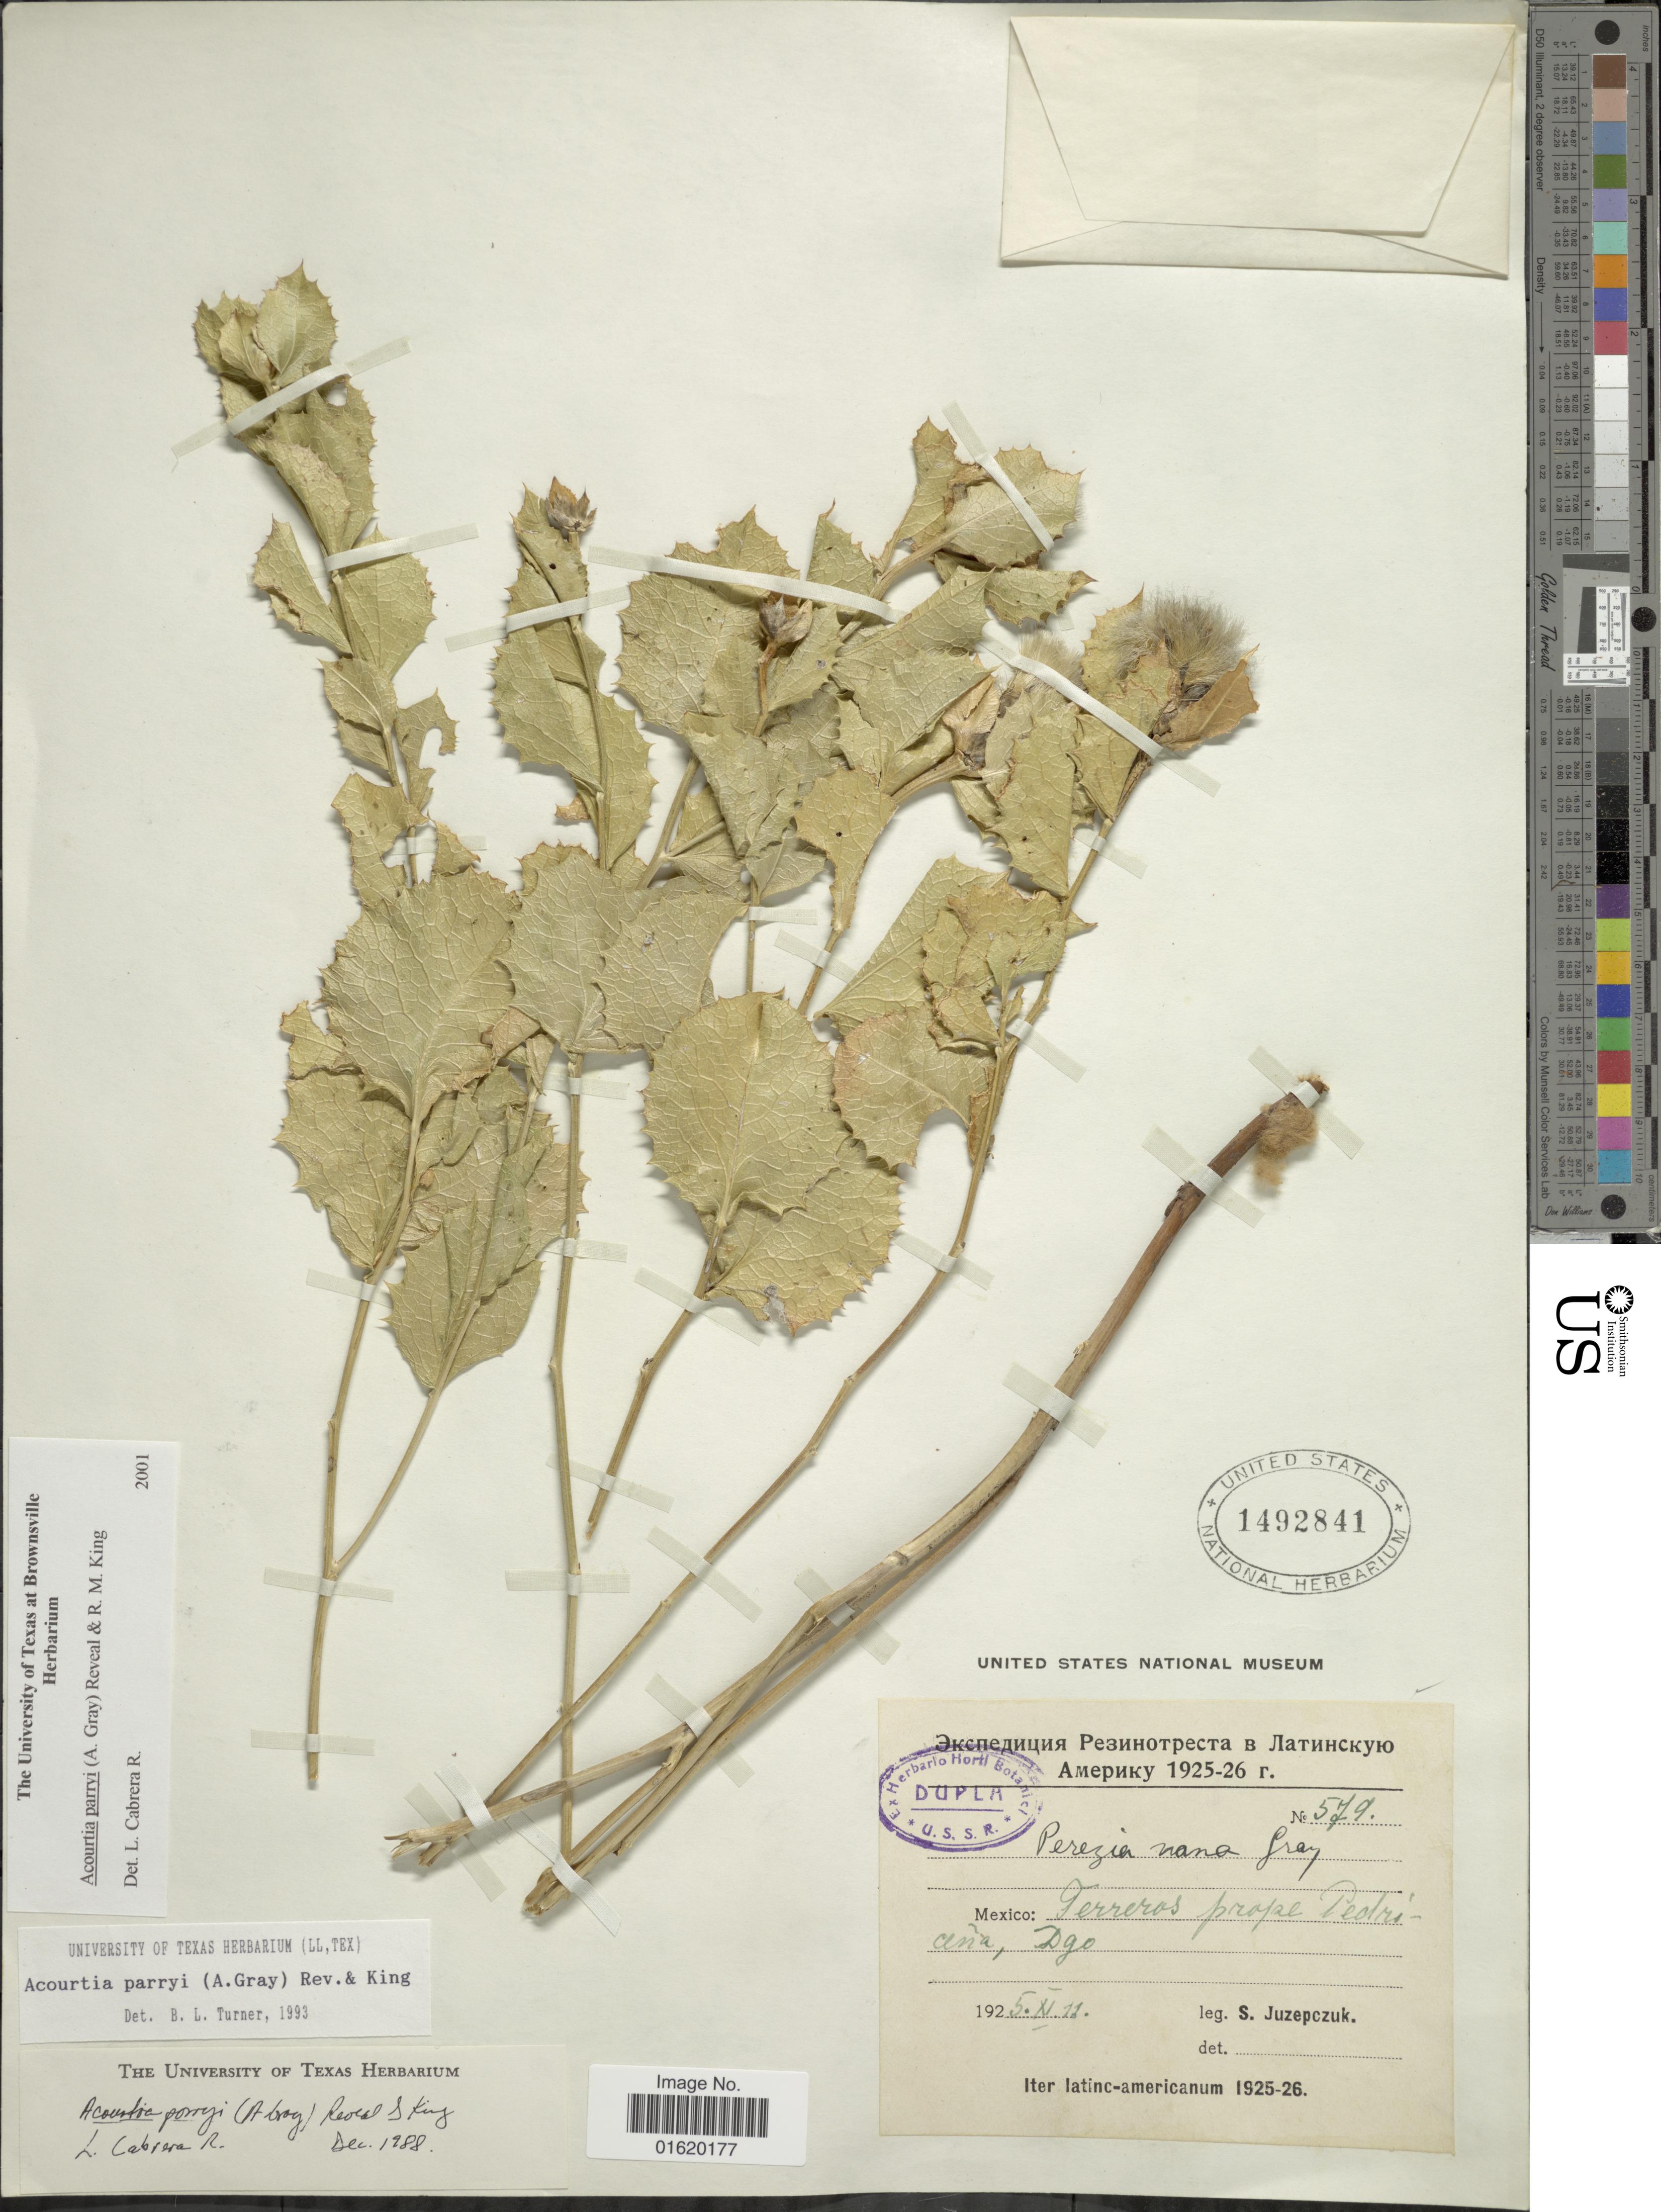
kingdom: Plantae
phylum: Tracheophyta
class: Magnoliopsida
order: Asterales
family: Asteraceae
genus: Acourtia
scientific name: Acourtia parryi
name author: (A. Gray) Reveal & R.M. King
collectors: L. Cabrera R.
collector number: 579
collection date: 1925-11-11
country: Mexico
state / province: Durango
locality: Terras prope Pedriceña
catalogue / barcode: US 1492841